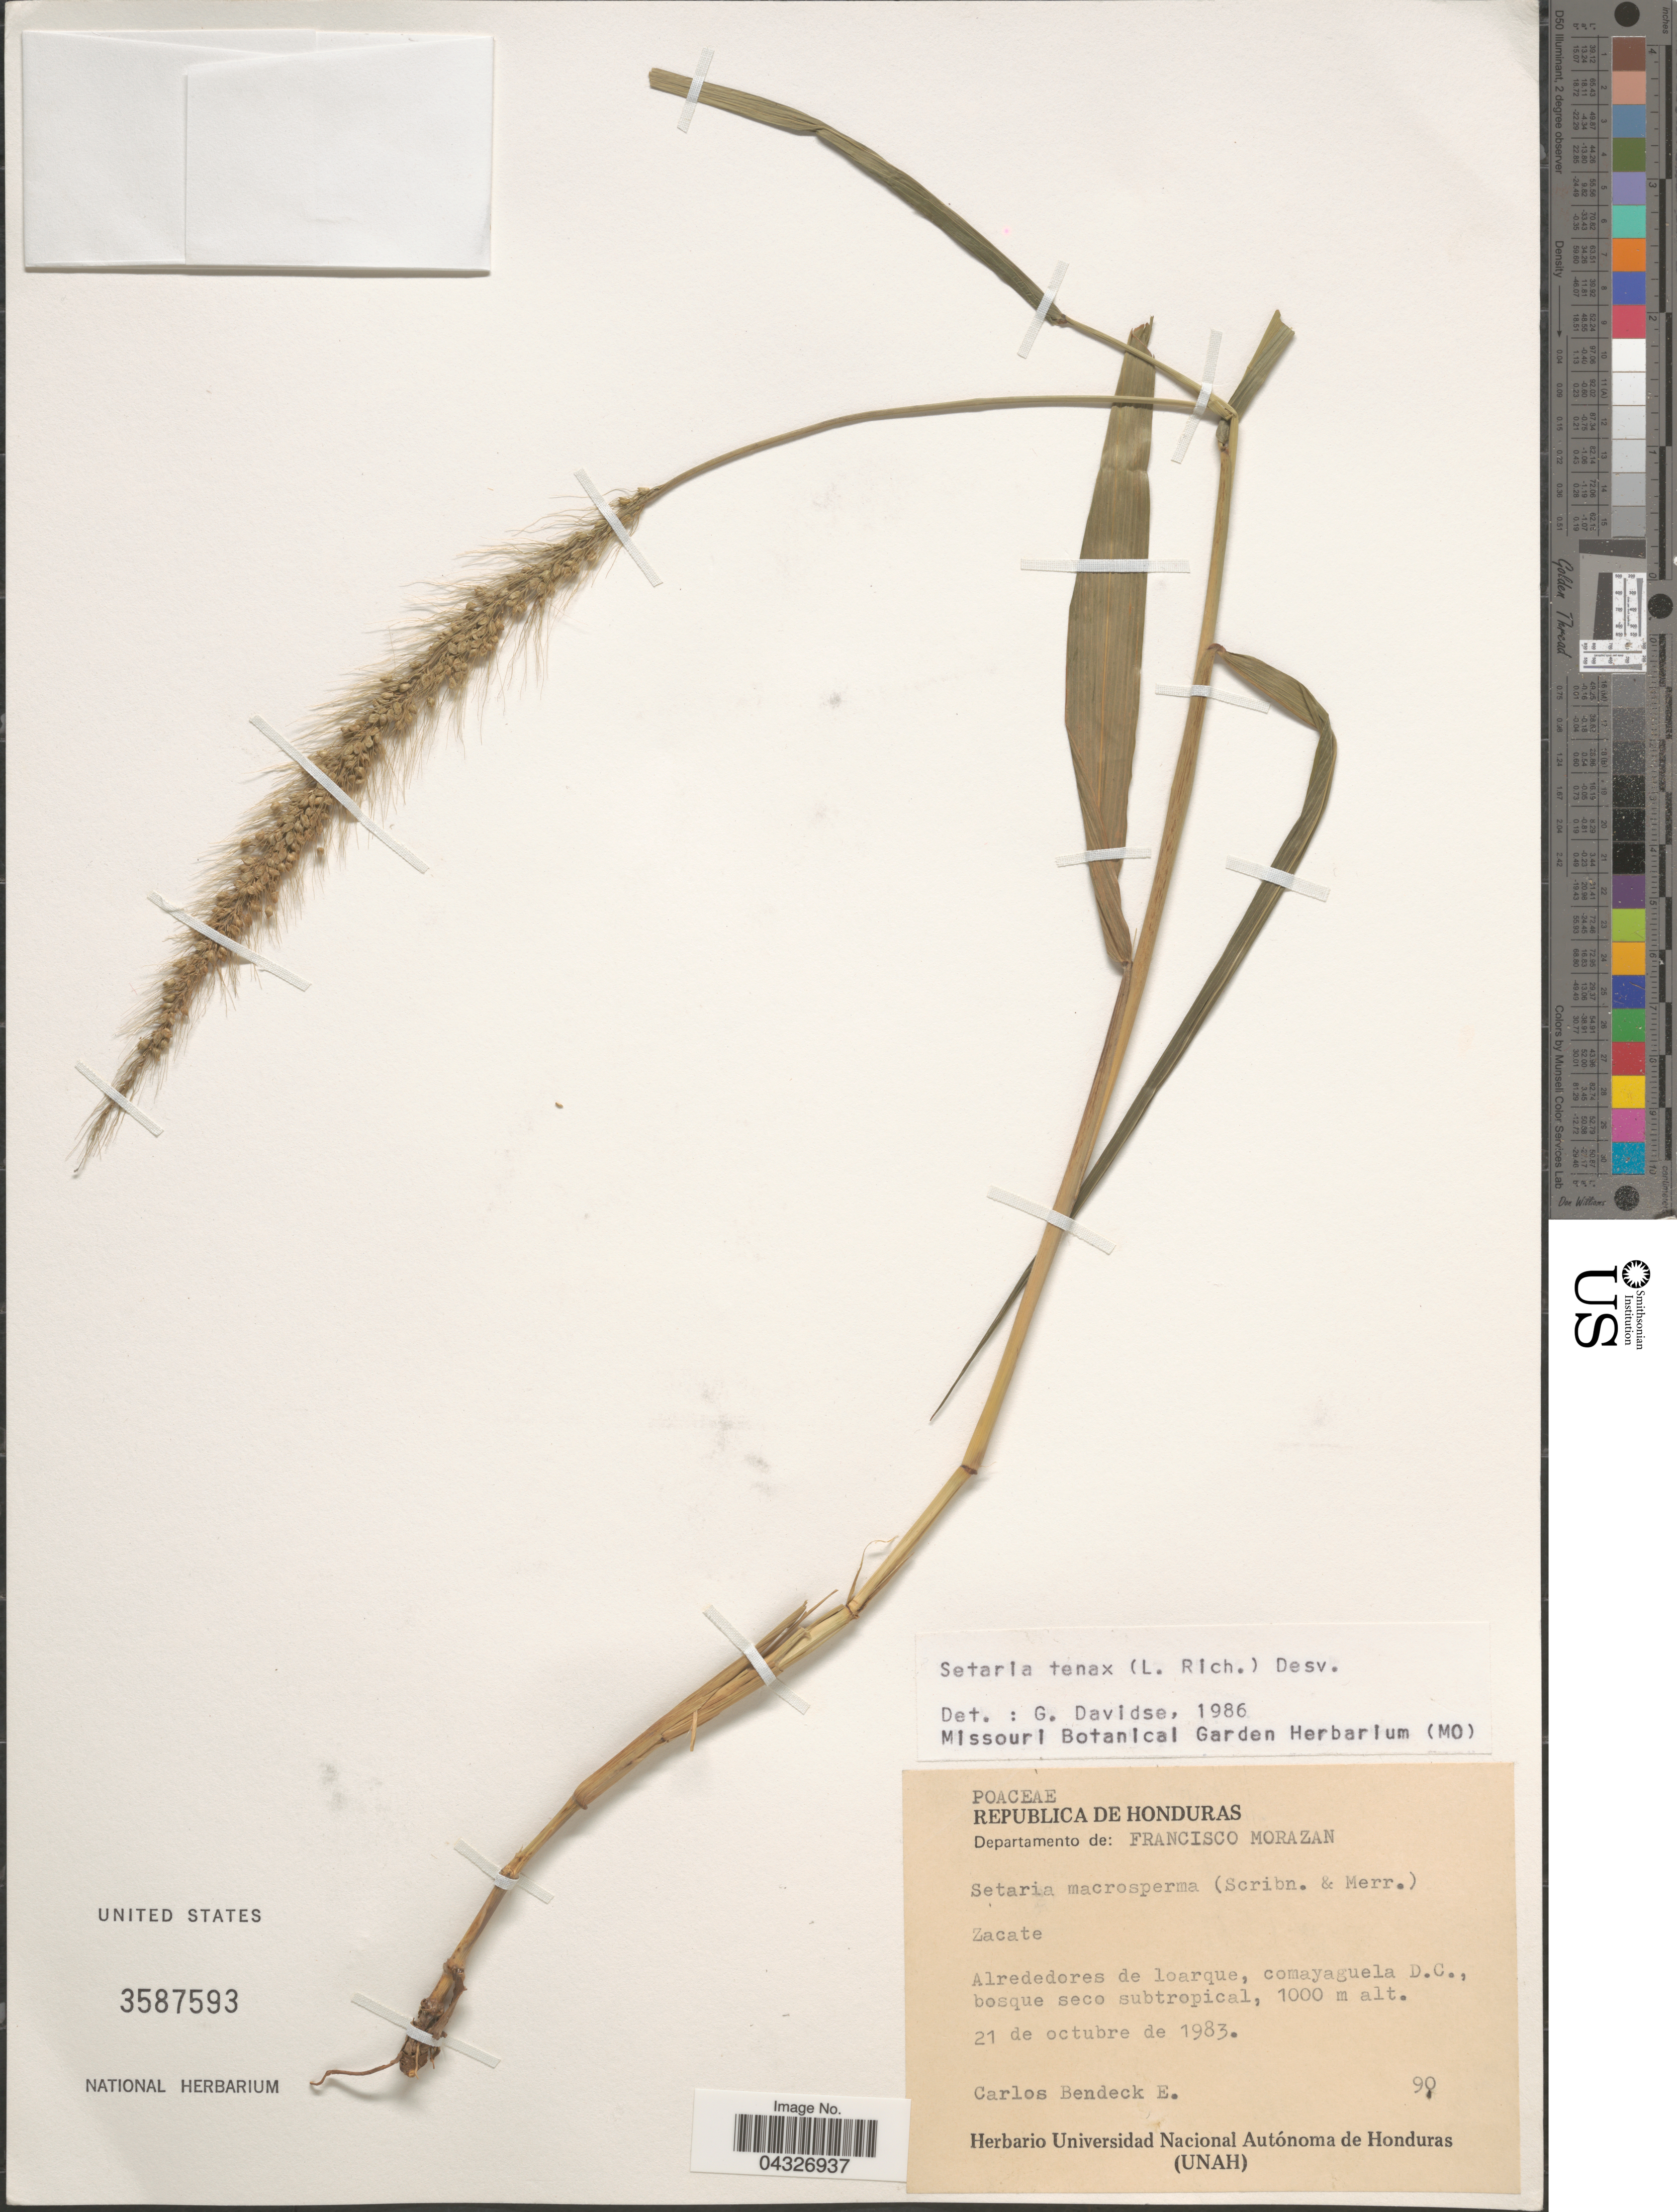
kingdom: Plantae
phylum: Tracheophyta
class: Liliopsida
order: Poales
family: Poaceae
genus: Setaria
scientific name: Setaria tenax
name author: (Rich.) Desv.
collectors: C. Bendeck E.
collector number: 90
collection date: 1983-10-21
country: Honduras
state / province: Fco. Morazán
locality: Republica de Honduras. Departamento de: Francisco Morazan. Zacate. Alrededores de loarque, comayaguela D.C., bosque seco subtropical.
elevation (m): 1000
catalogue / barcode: US 3587593